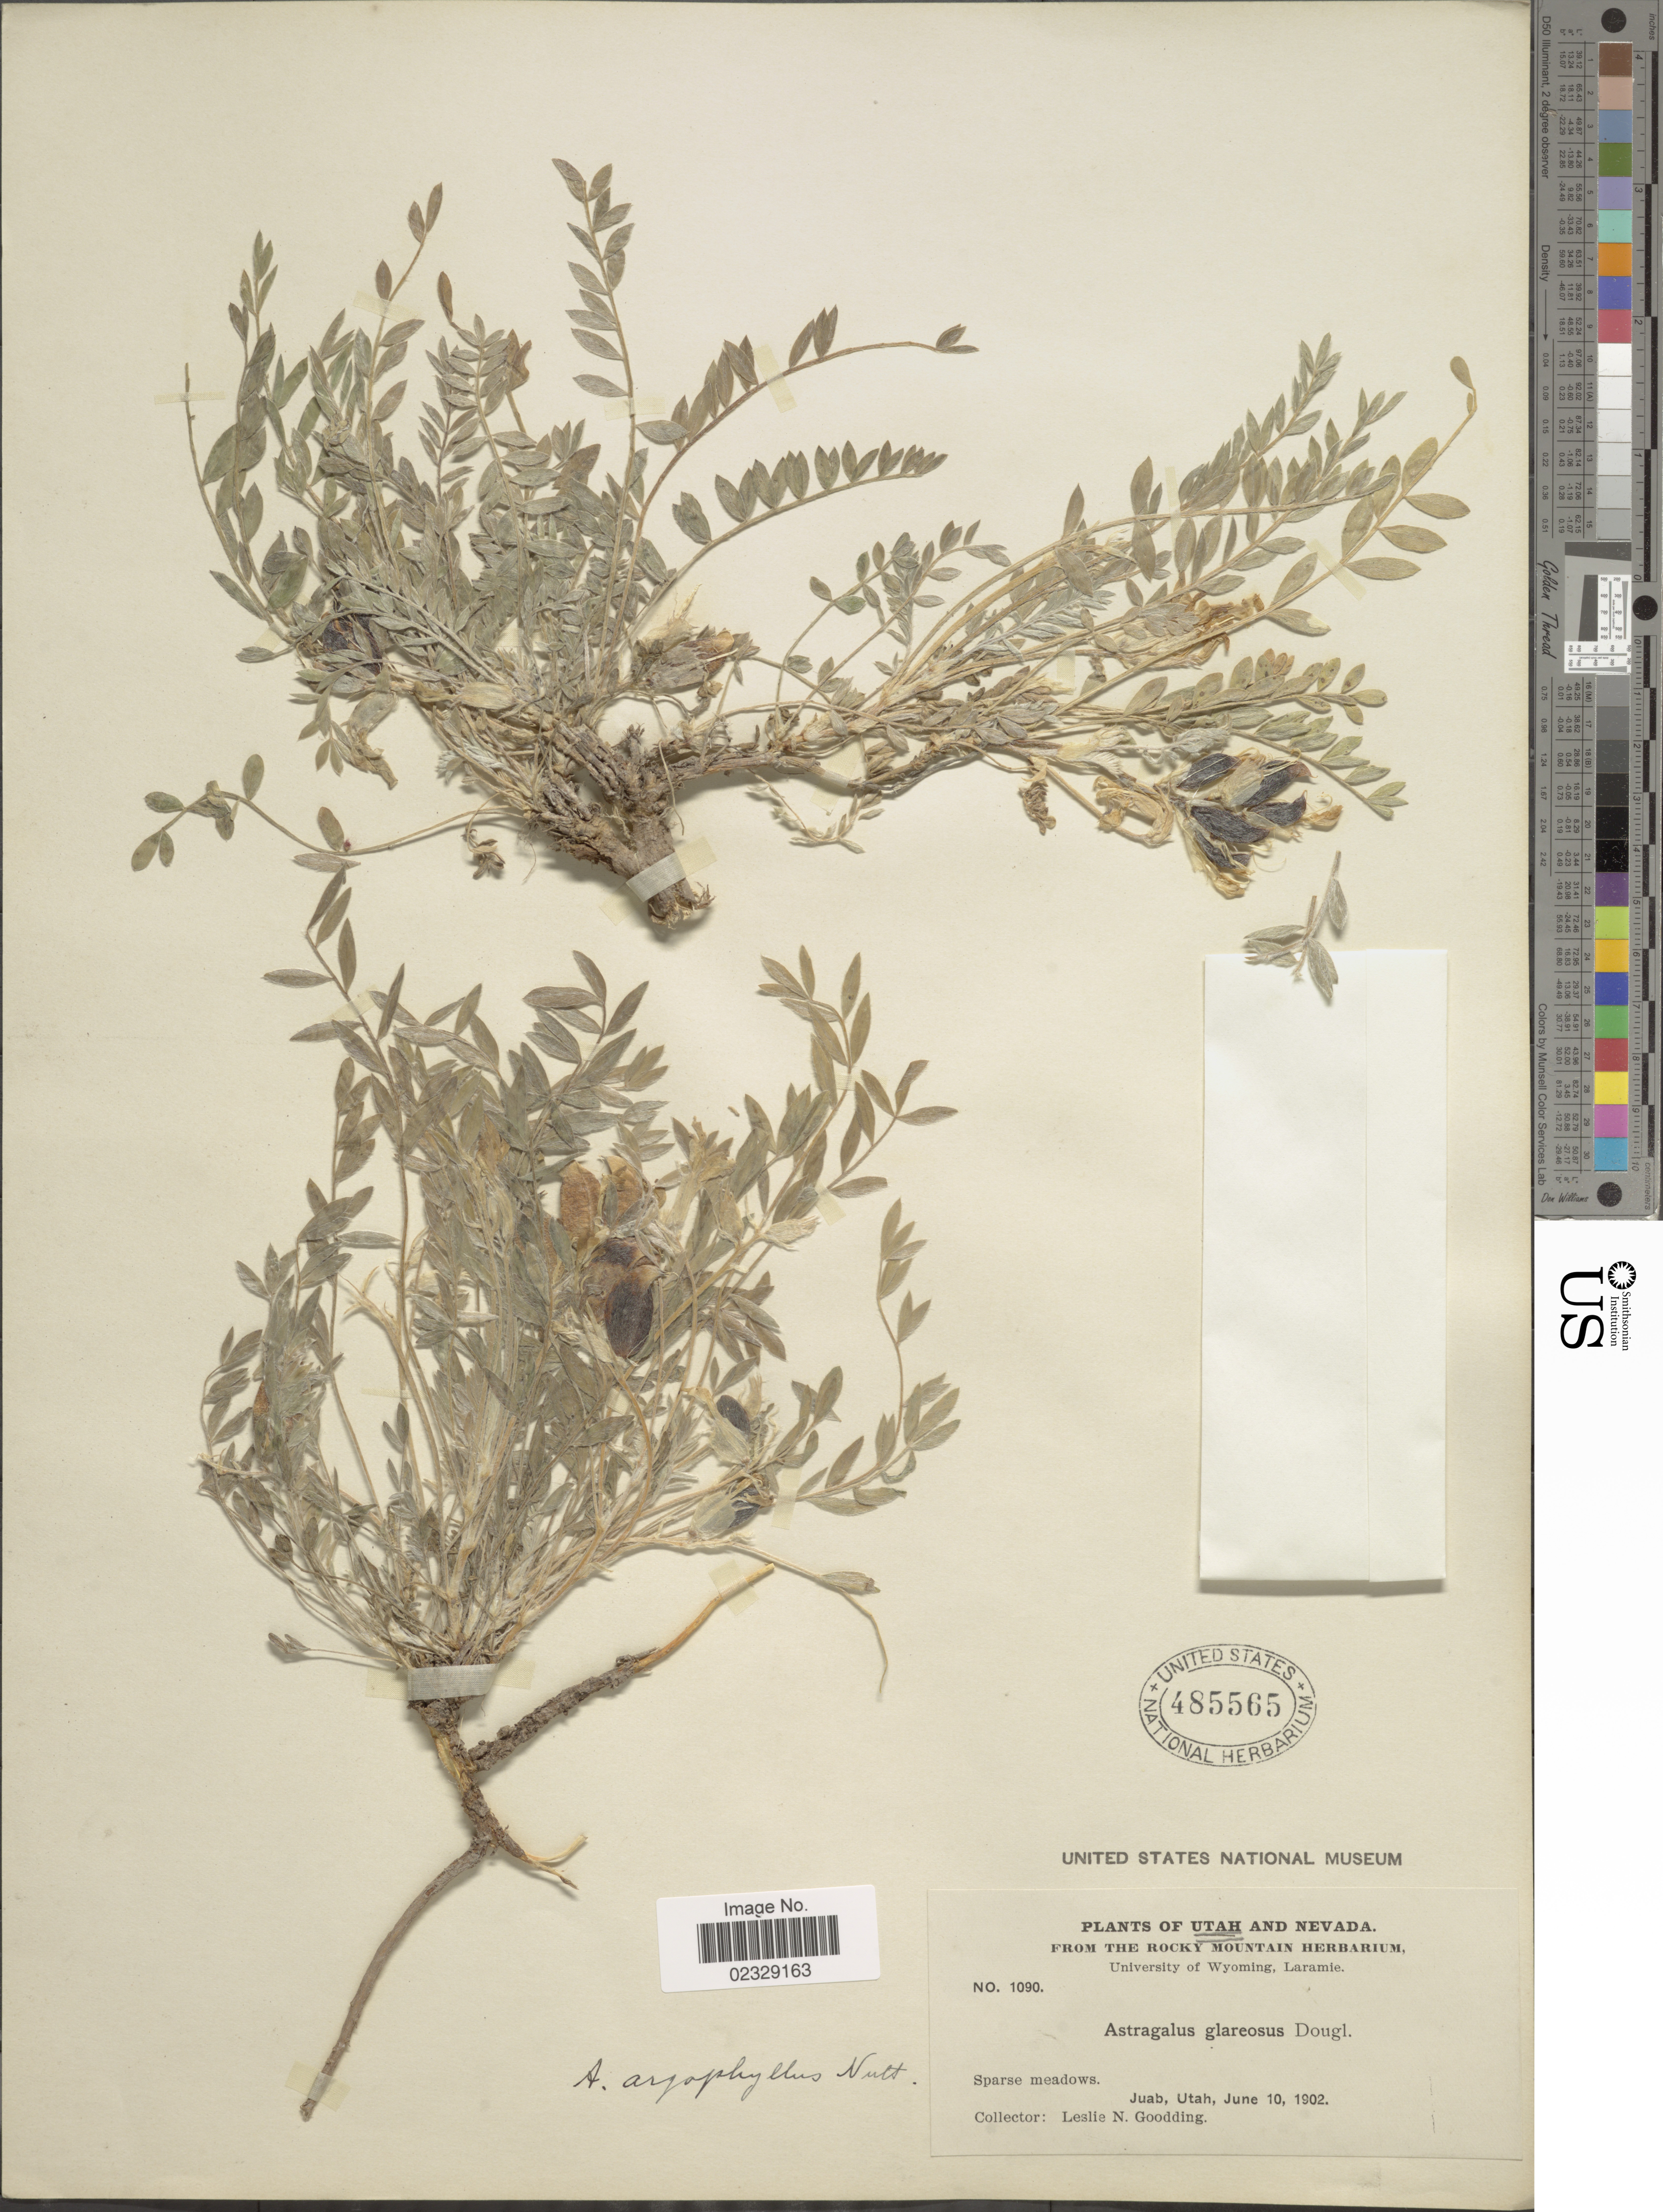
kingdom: Plantae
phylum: Tracheophyta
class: Magnoliopsida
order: Fabales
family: Fabaceae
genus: Astragalus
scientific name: Astragalus argophyllus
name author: Nutt.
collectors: L. N. Goodding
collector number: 1090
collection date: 1902-06-10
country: United States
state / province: Utah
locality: Utah and Nevada, Juab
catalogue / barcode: US 485565